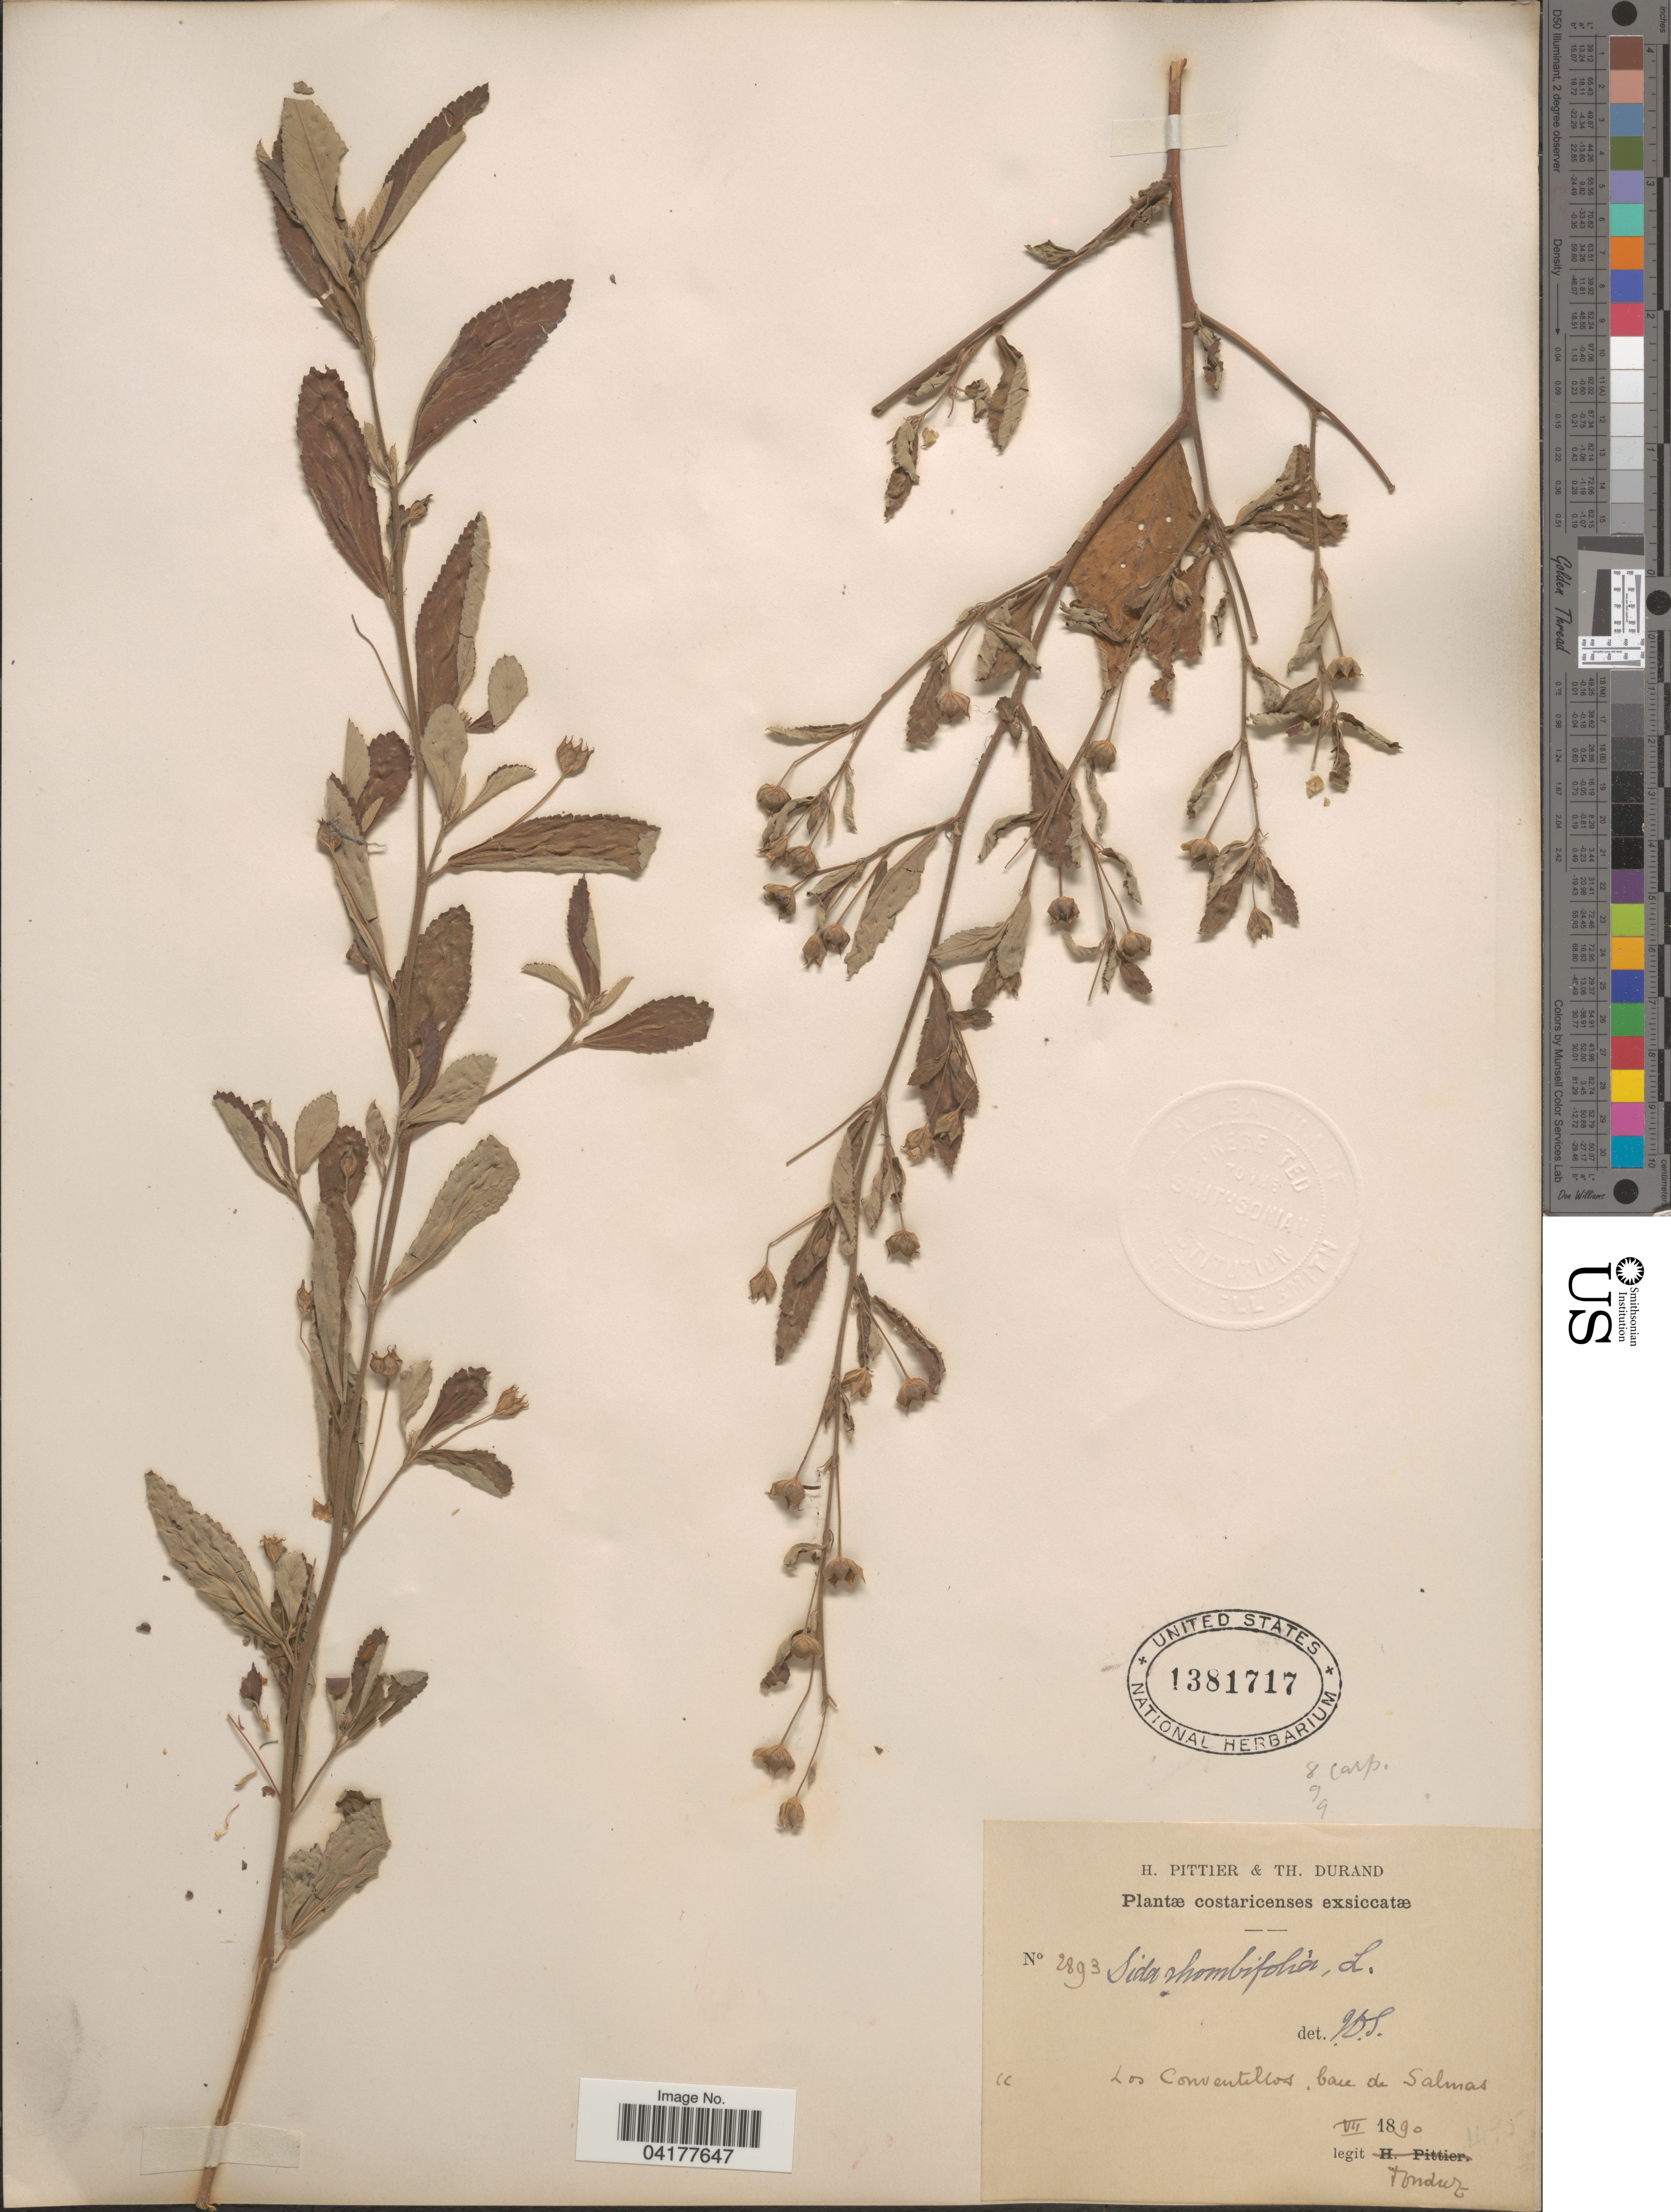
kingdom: Plantae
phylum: Tracheophyta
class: Magnoliopsida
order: Malvales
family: Malvaceae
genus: Sida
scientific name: Sida rhombifolia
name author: L.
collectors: Tonduz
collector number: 2893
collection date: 1890-07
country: Costa Rica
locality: Los Conventillos, baie de Salmas.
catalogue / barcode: US 1381717